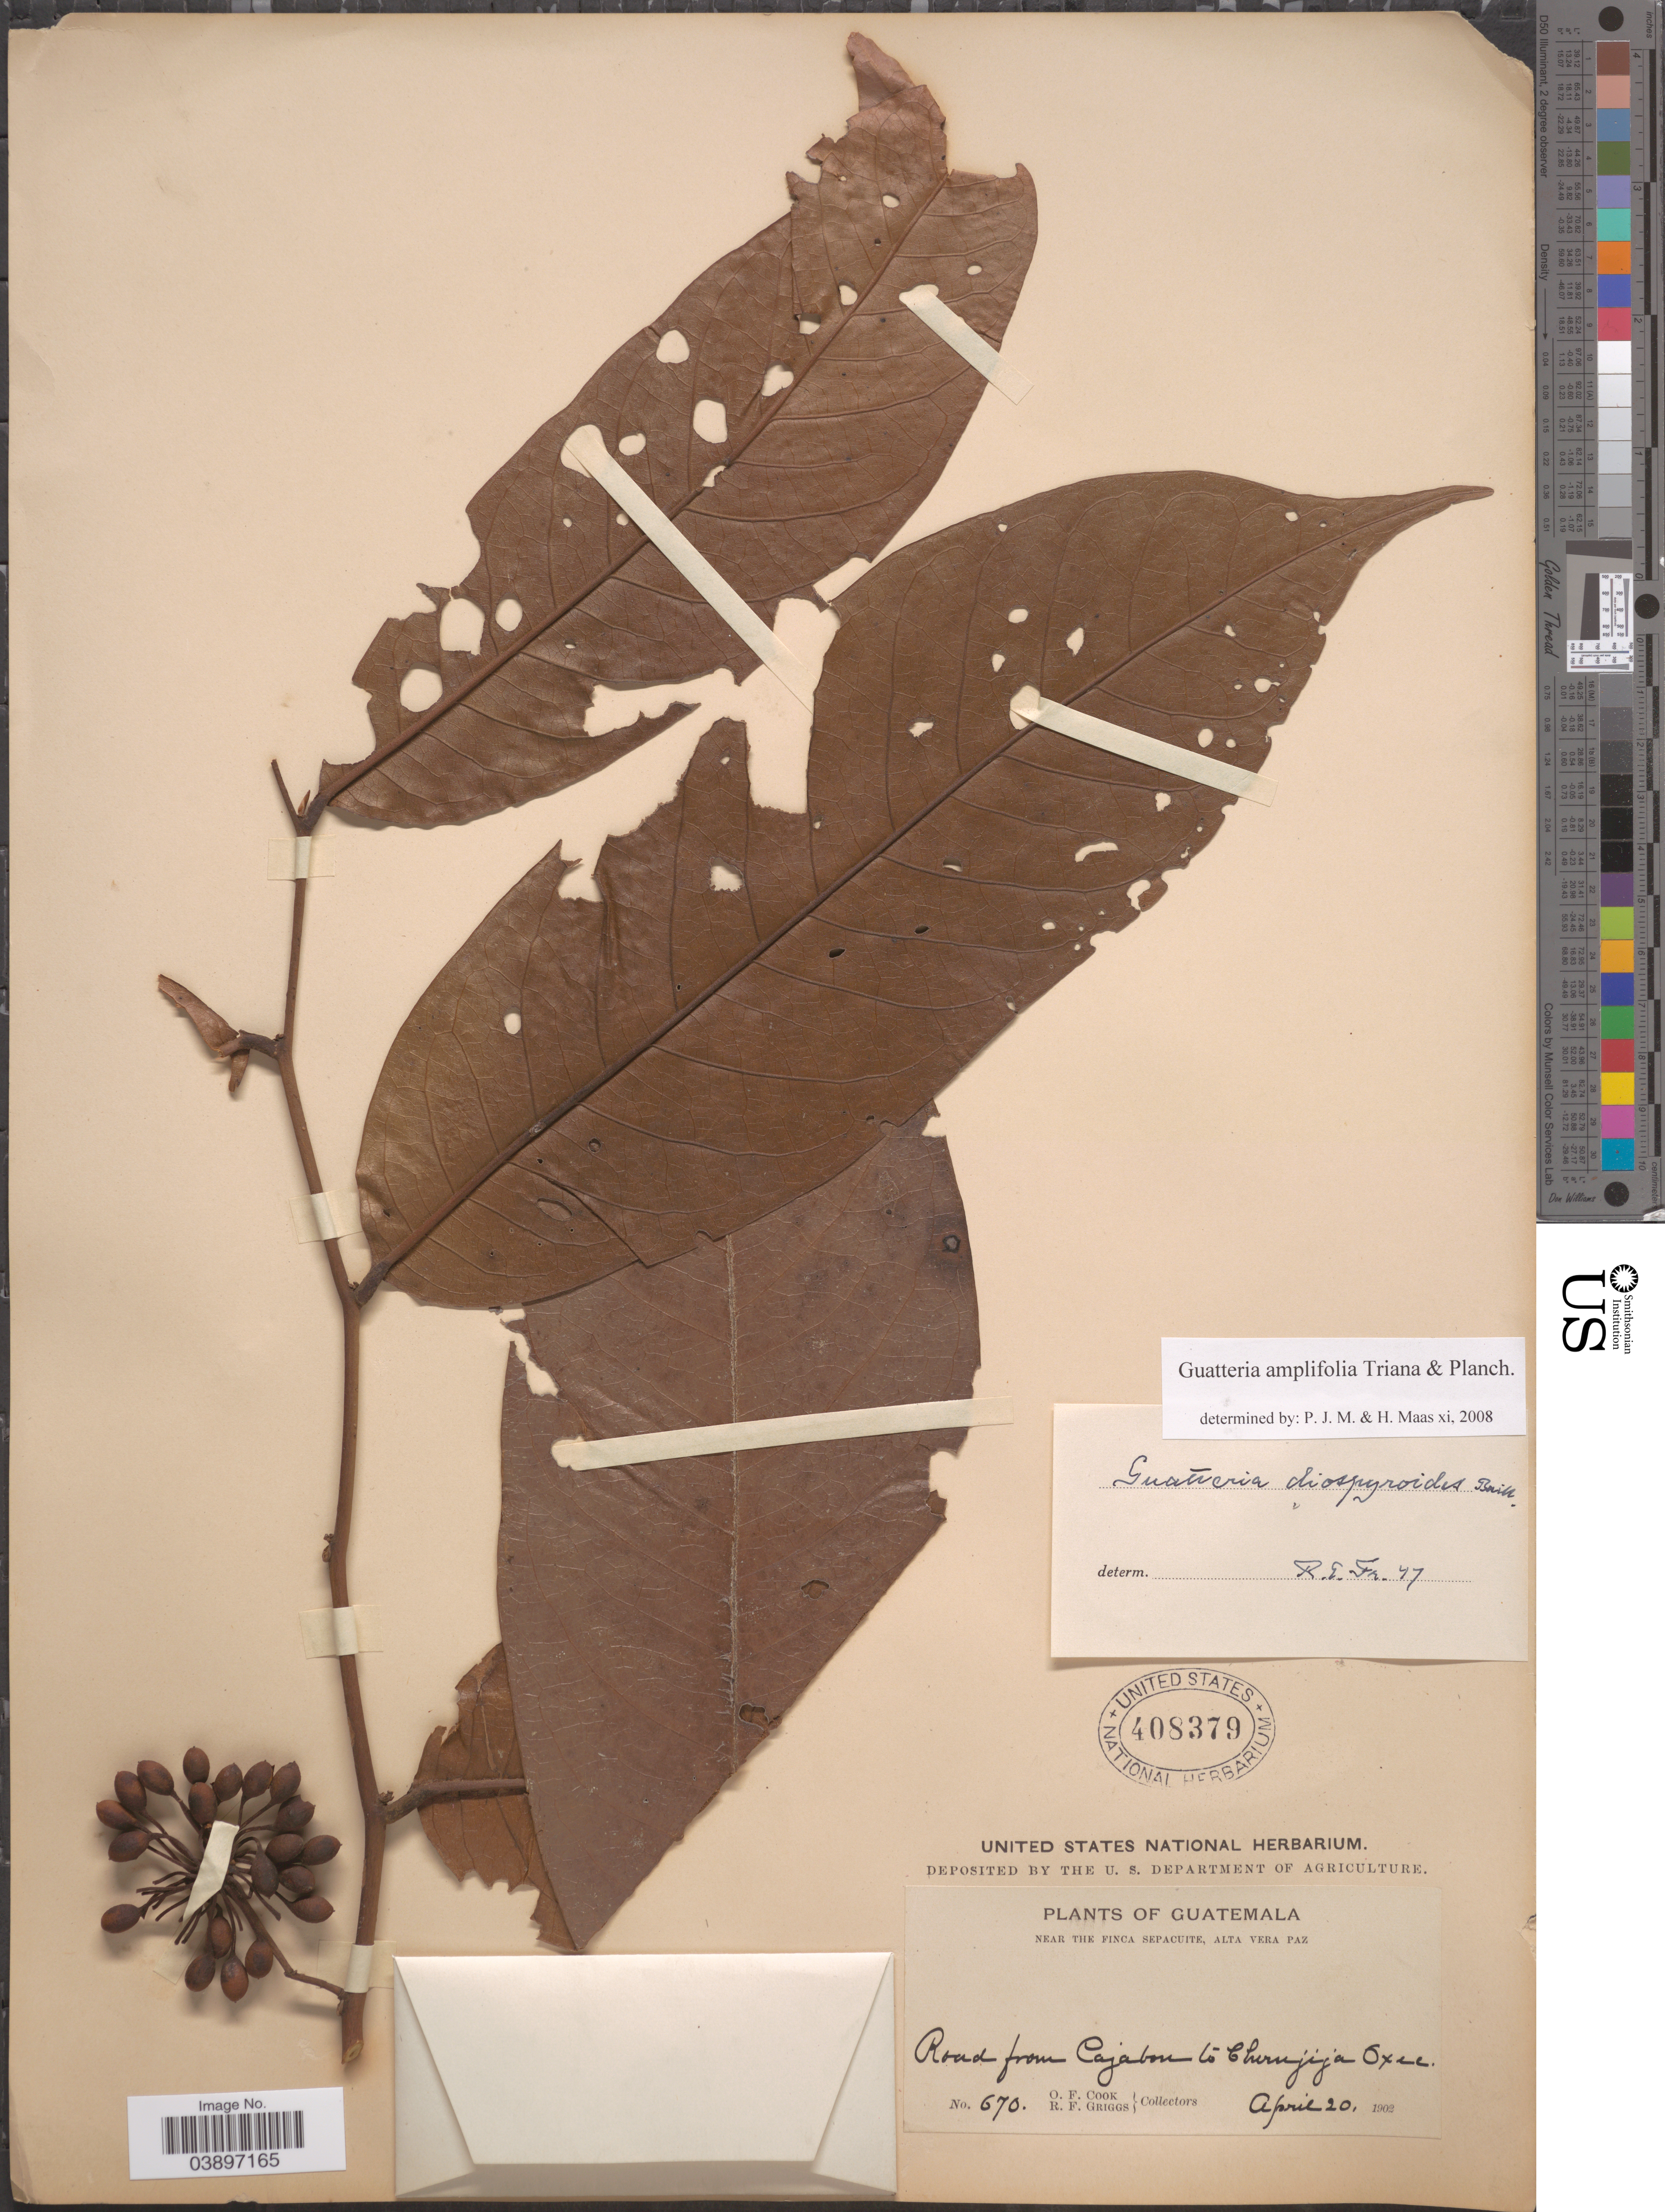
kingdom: Plantae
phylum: Tracheophyta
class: Magnoliopsida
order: Magnoliales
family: Annonaceae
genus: Guatteria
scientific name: Guatteria amplifolia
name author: Triana & Planch.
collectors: O. F. Cook & R. F. Griggs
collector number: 670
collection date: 1902-04-20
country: Guatemala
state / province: Alta Verapaz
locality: Near the Finca Sepacuite. Road from Cajabon to Chirujija Oxec.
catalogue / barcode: US 408379